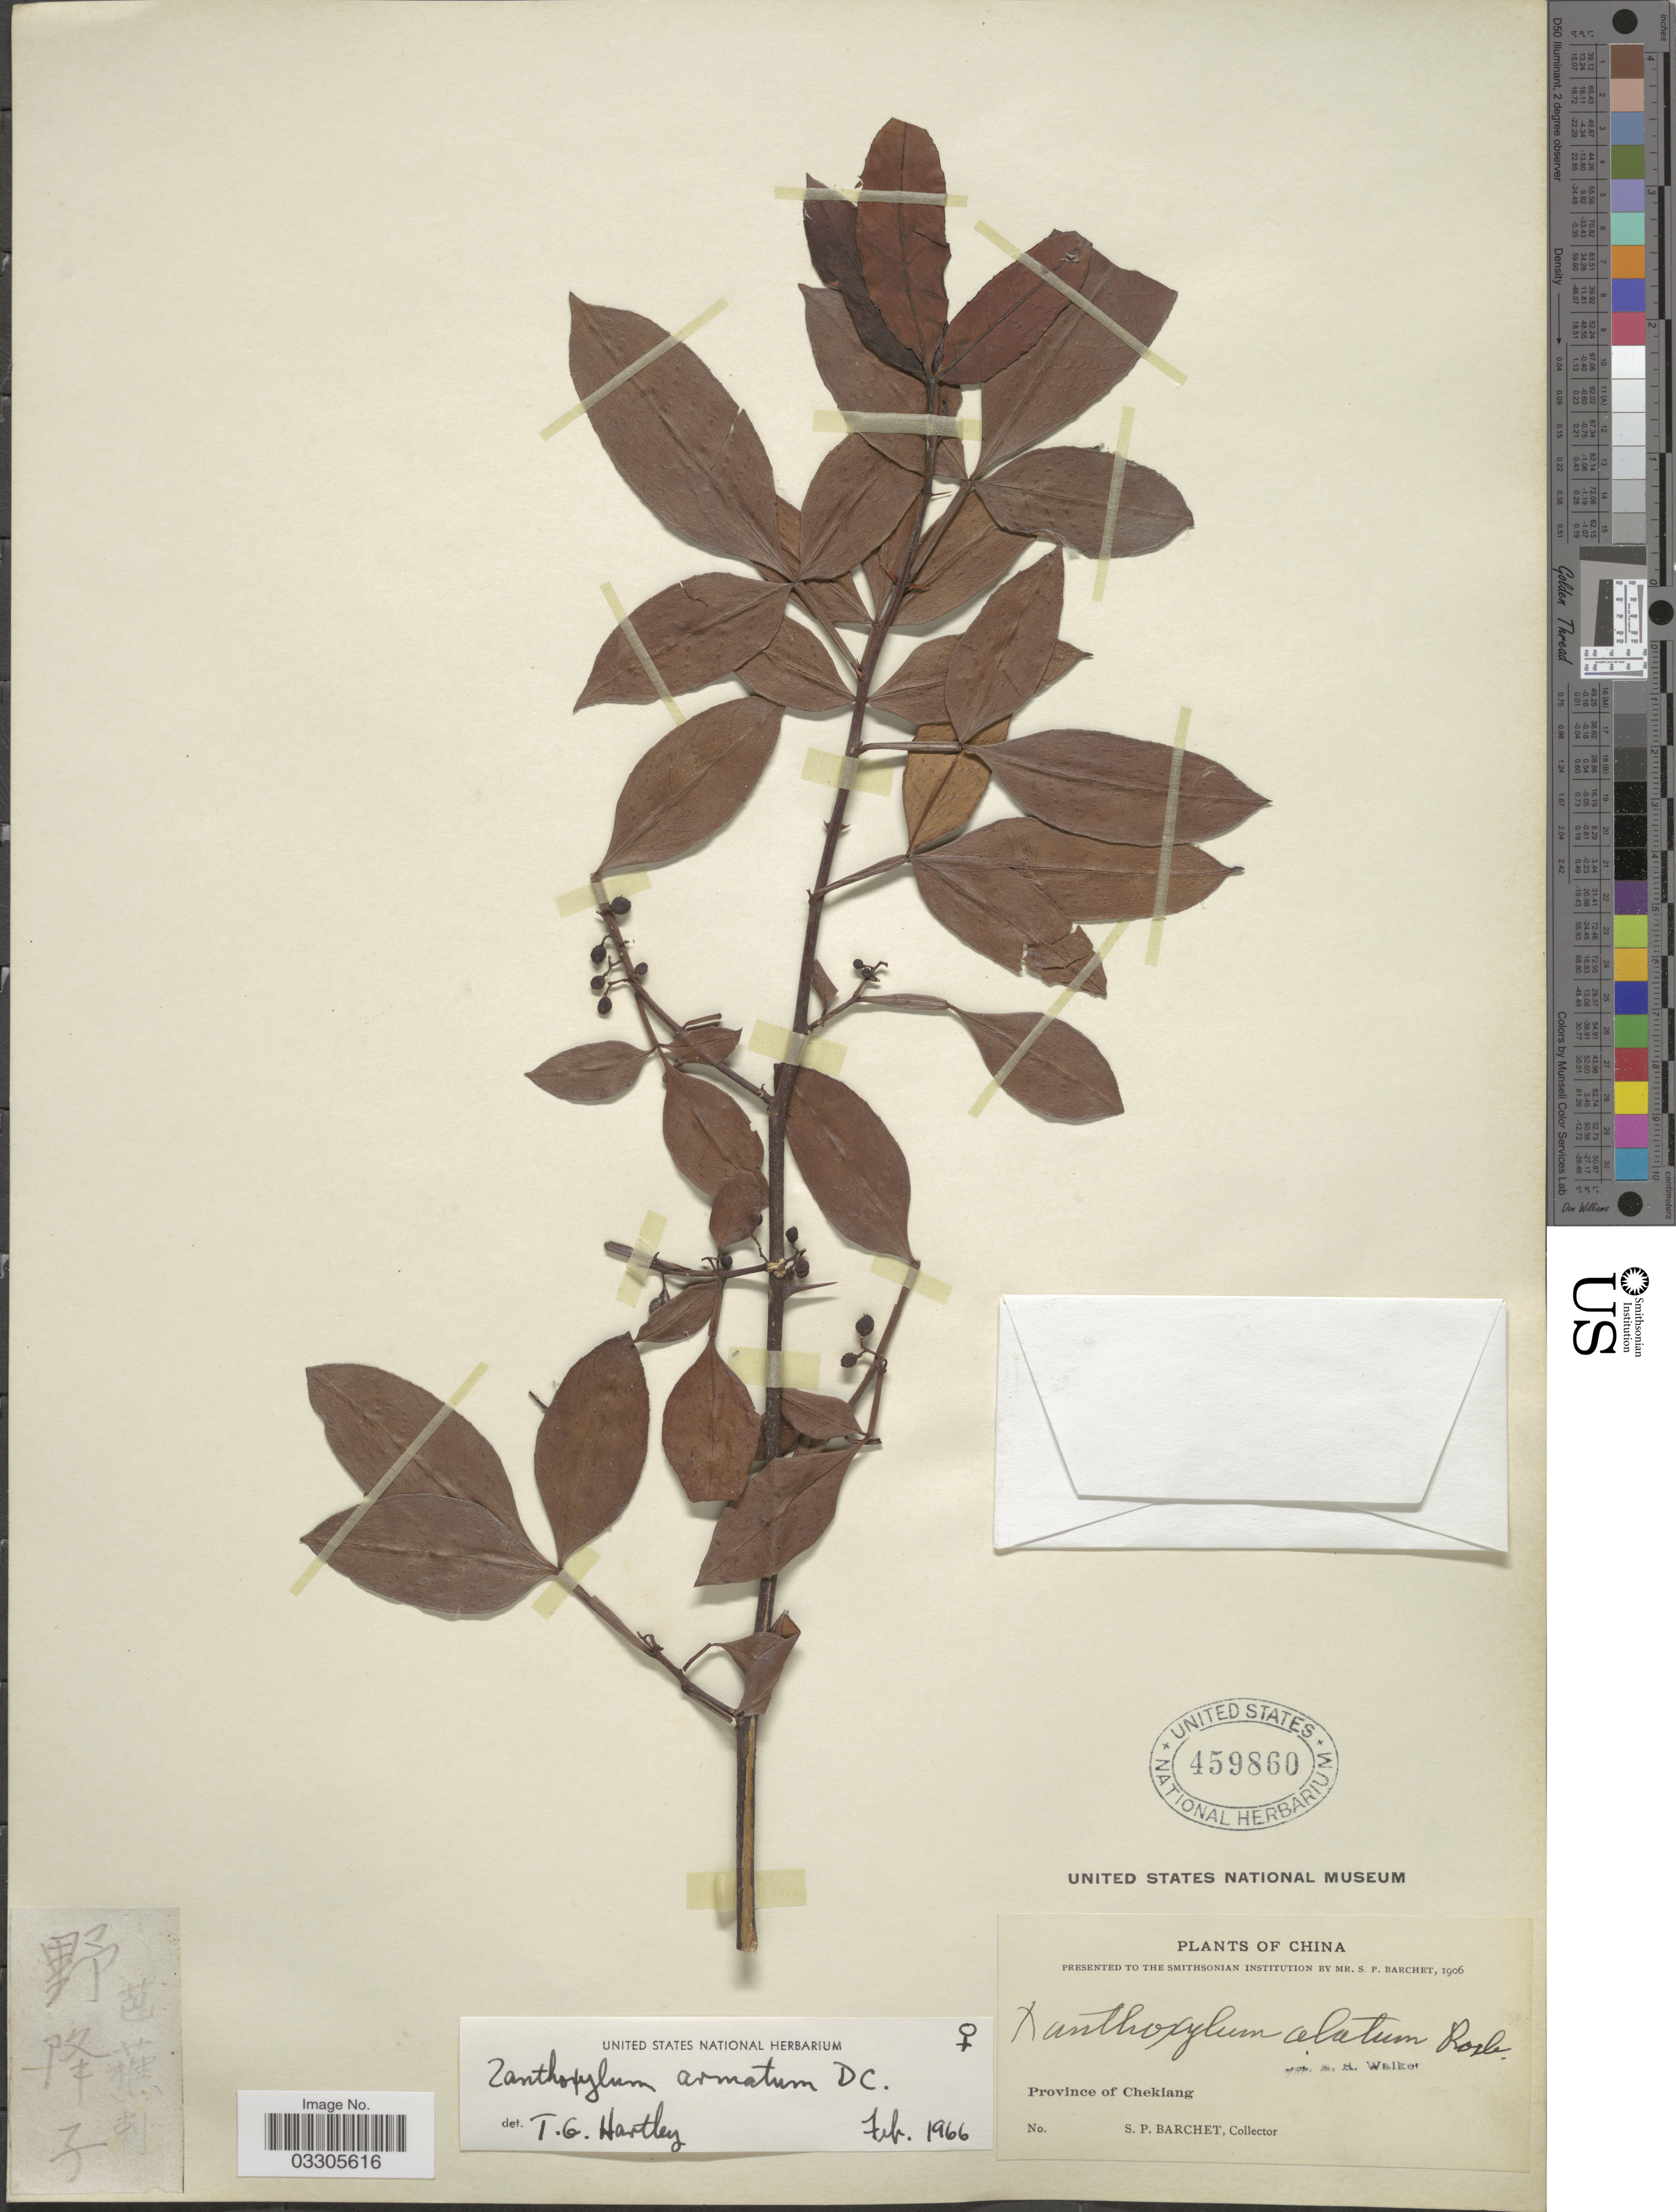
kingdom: Plantae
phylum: Tracheophyta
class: Magnoliopsida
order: Sapindales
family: Rutaceae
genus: Zanthoxylum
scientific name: Zanthoxylum armatum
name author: DC.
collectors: S. P. Barchet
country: China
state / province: Zhejiang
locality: Province of Chekiang.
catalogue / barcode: US 459860